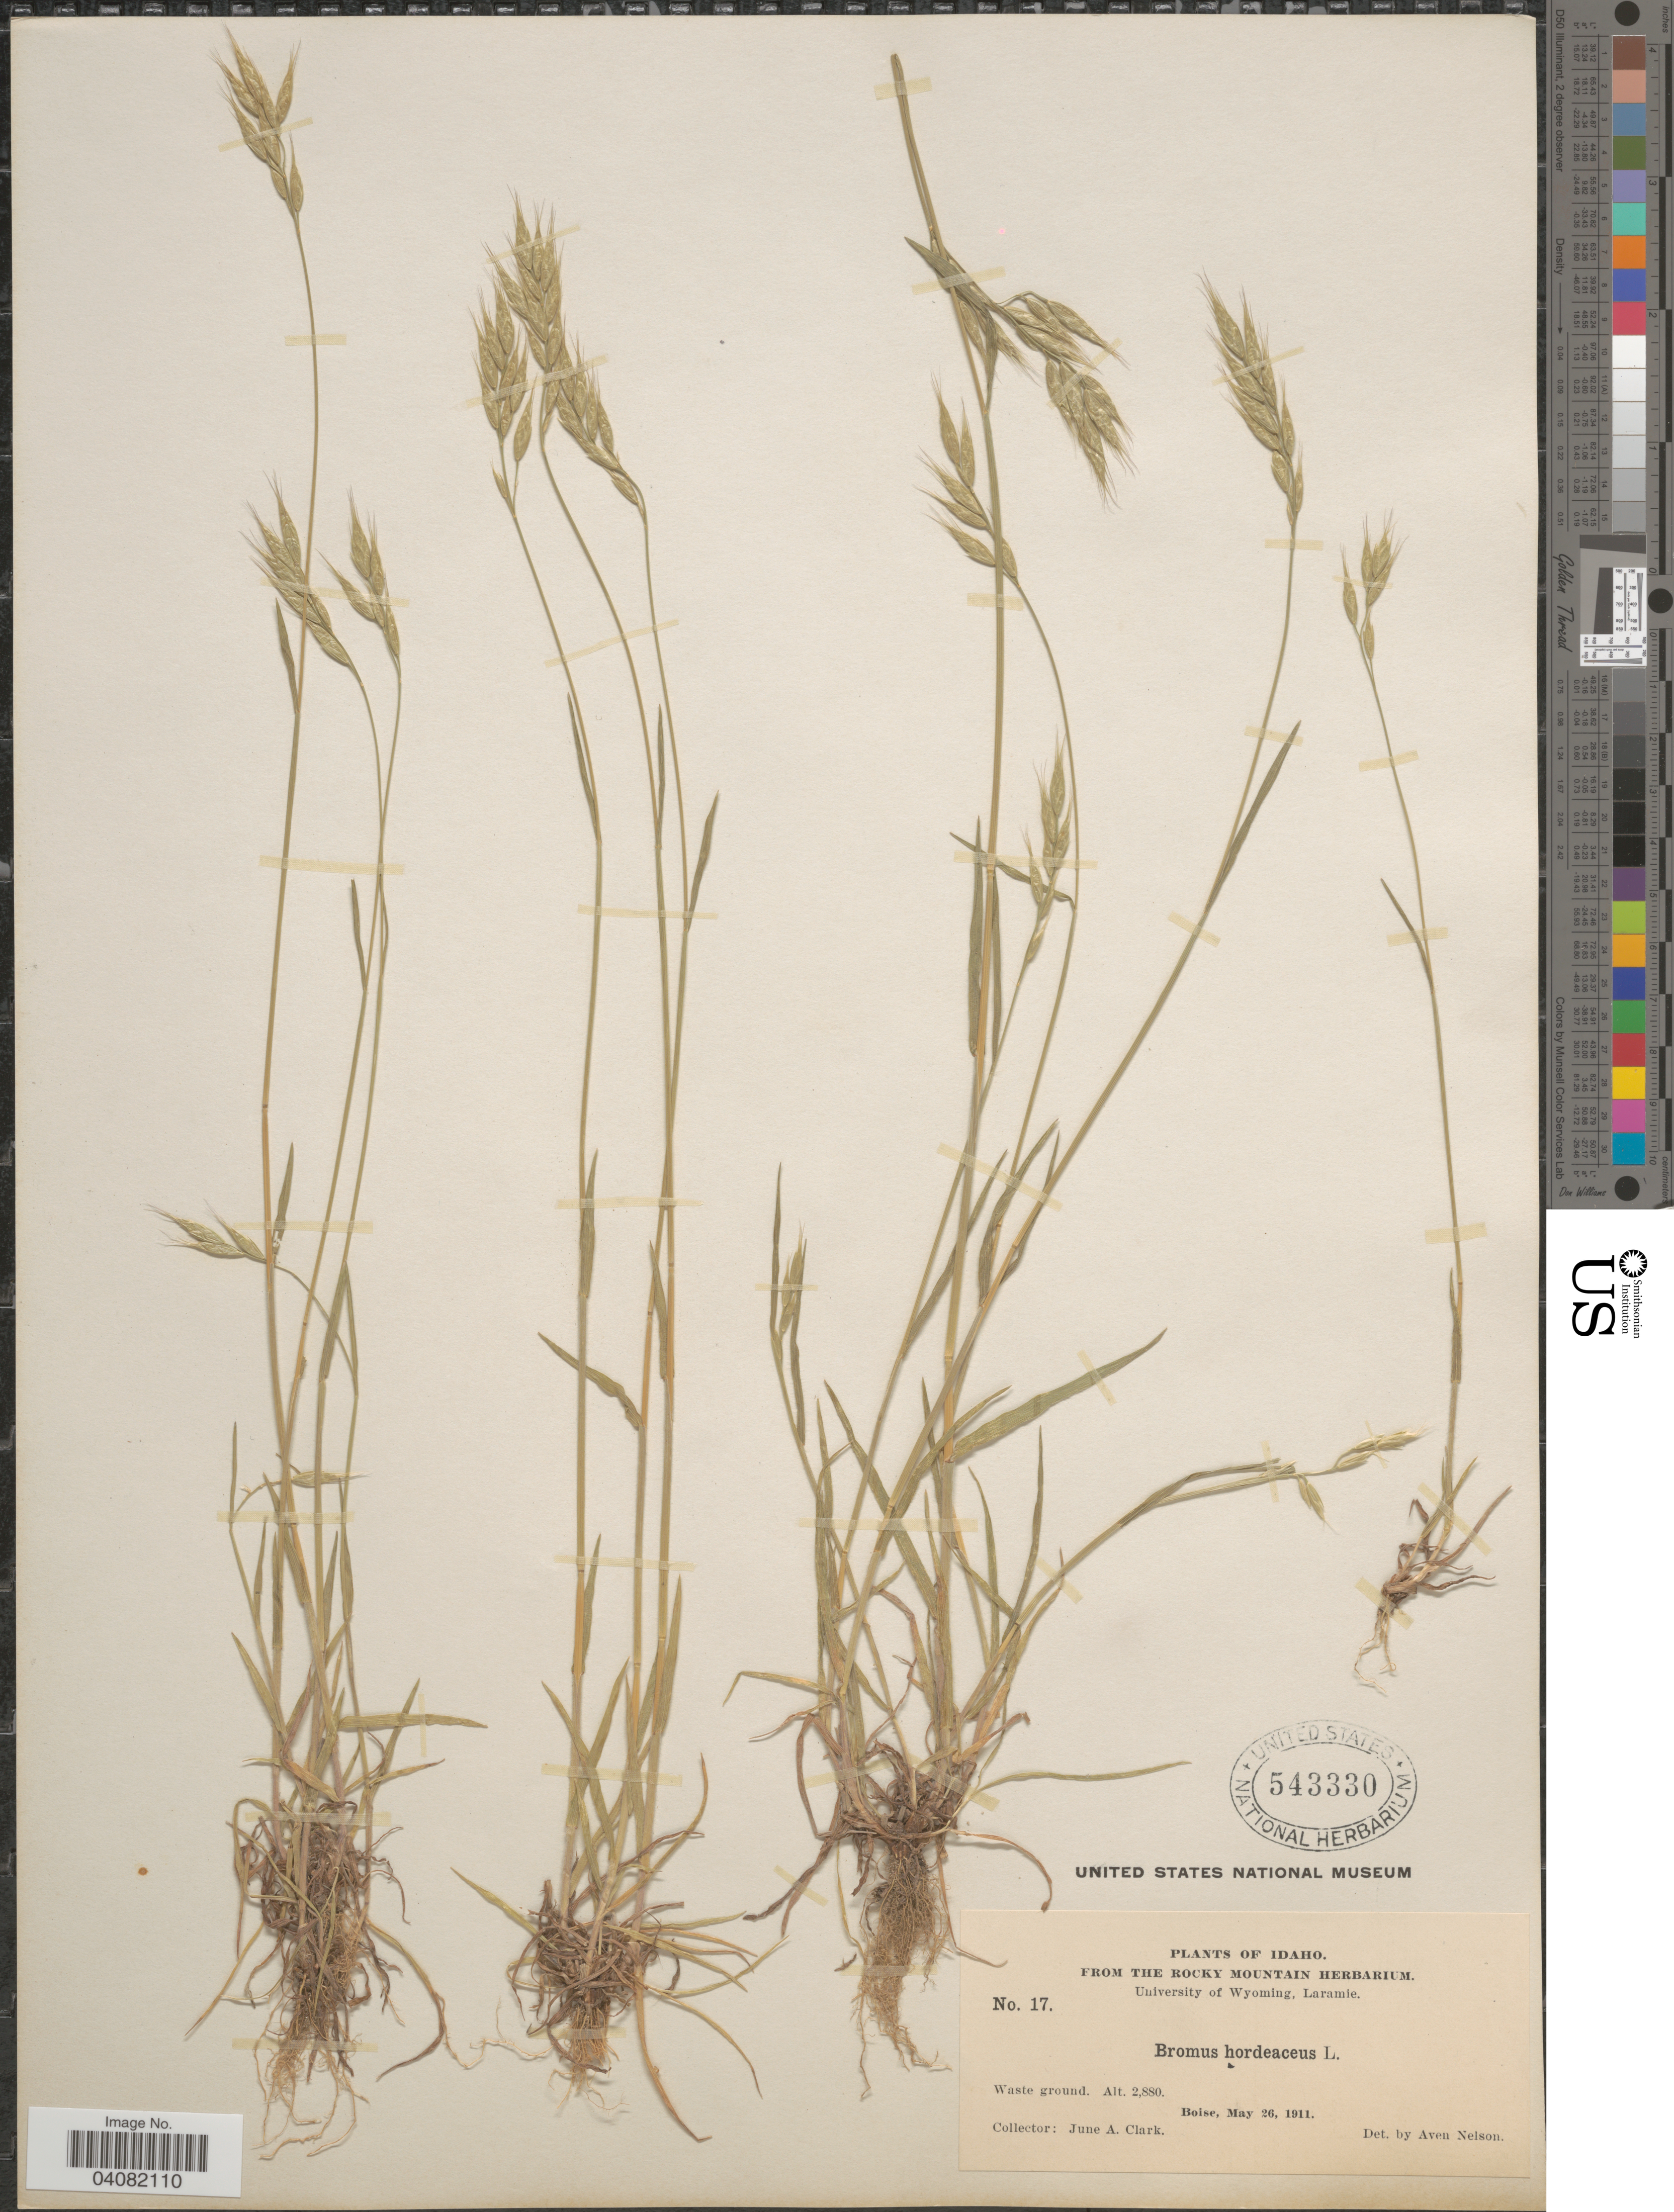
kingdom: Plantae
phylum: Tracheophyta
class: Liliopsida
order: Poales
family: Poaceae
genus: Bromus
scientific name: Bromus hordeaceus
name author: L.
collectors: J. A. Clark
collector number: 17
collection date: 1911-05-26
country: United States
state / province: Idaho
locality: Waste ground. Boise.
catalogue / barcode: US 543330